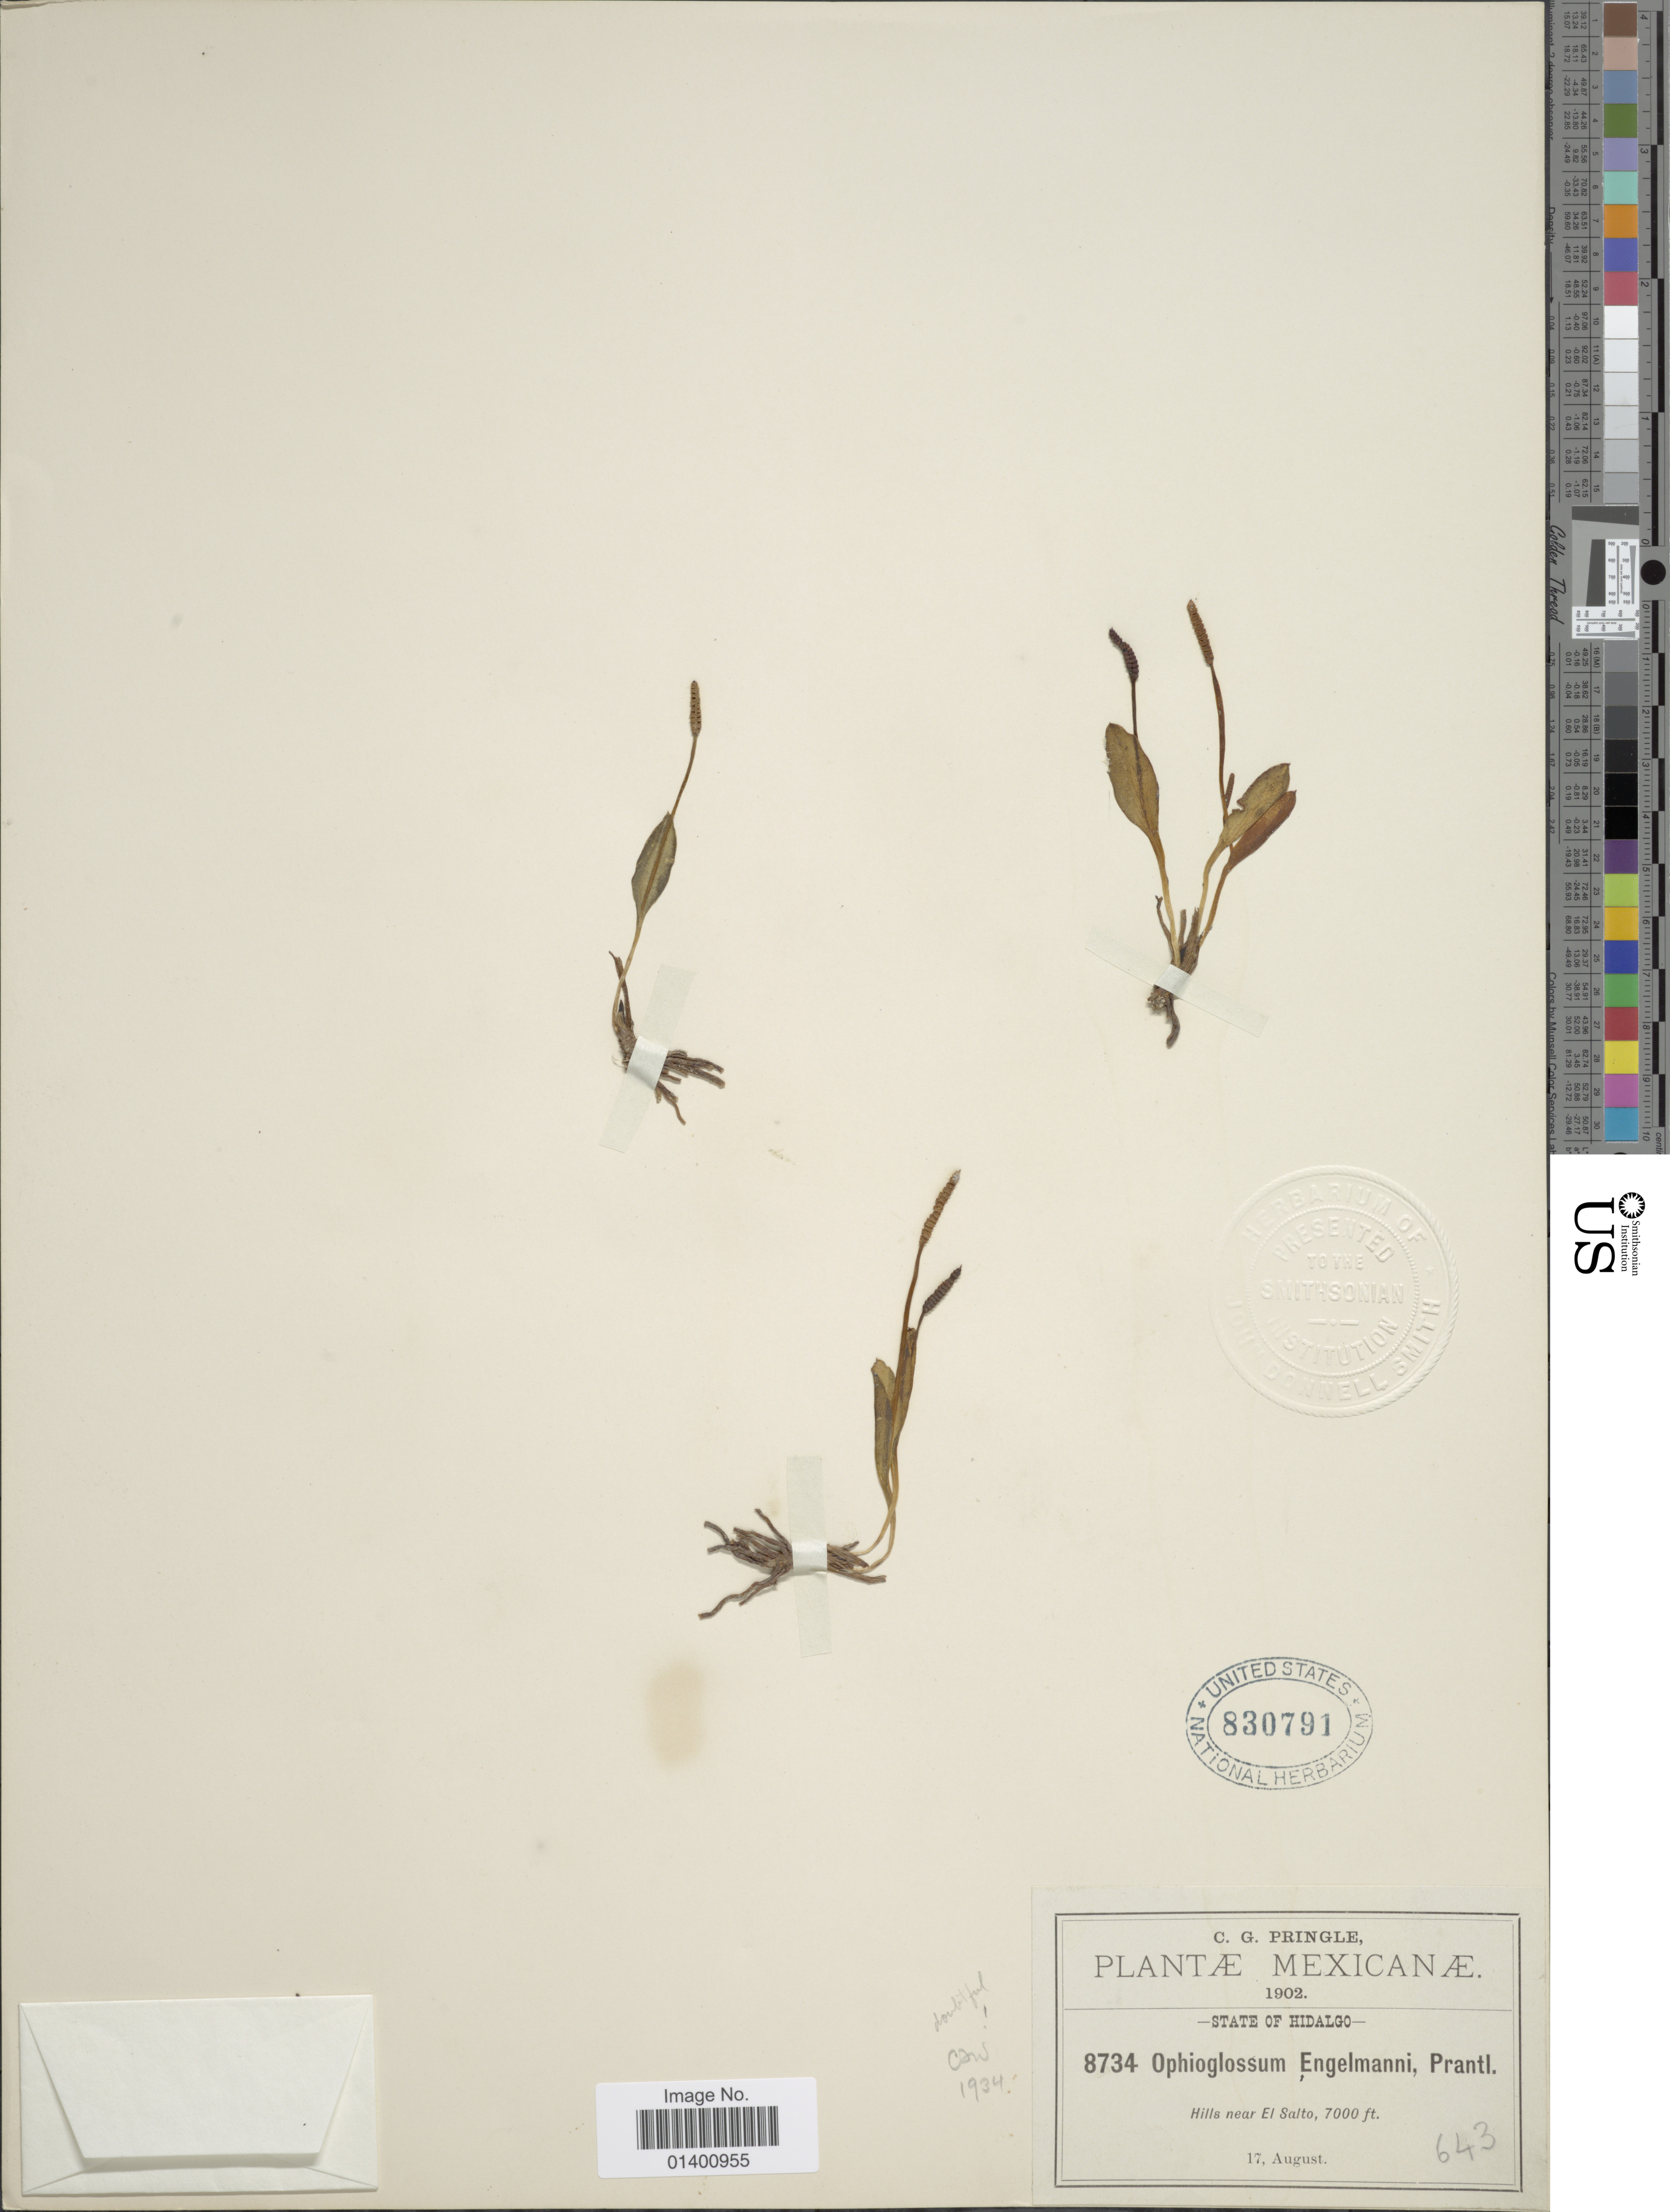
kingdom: Plantae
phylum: Tracheophyta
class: Polypodiopsida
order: Ophioglossales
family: Ophioglossaceae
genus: Ophioglossum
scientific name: Ophioglossum engelmannii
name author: Prantl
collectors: C. G. Pringle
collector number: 8734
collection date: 1902-08-17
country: Mexico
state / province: Hidalgo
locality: Hills near El Salto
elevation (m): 2134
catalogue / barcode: US 830791